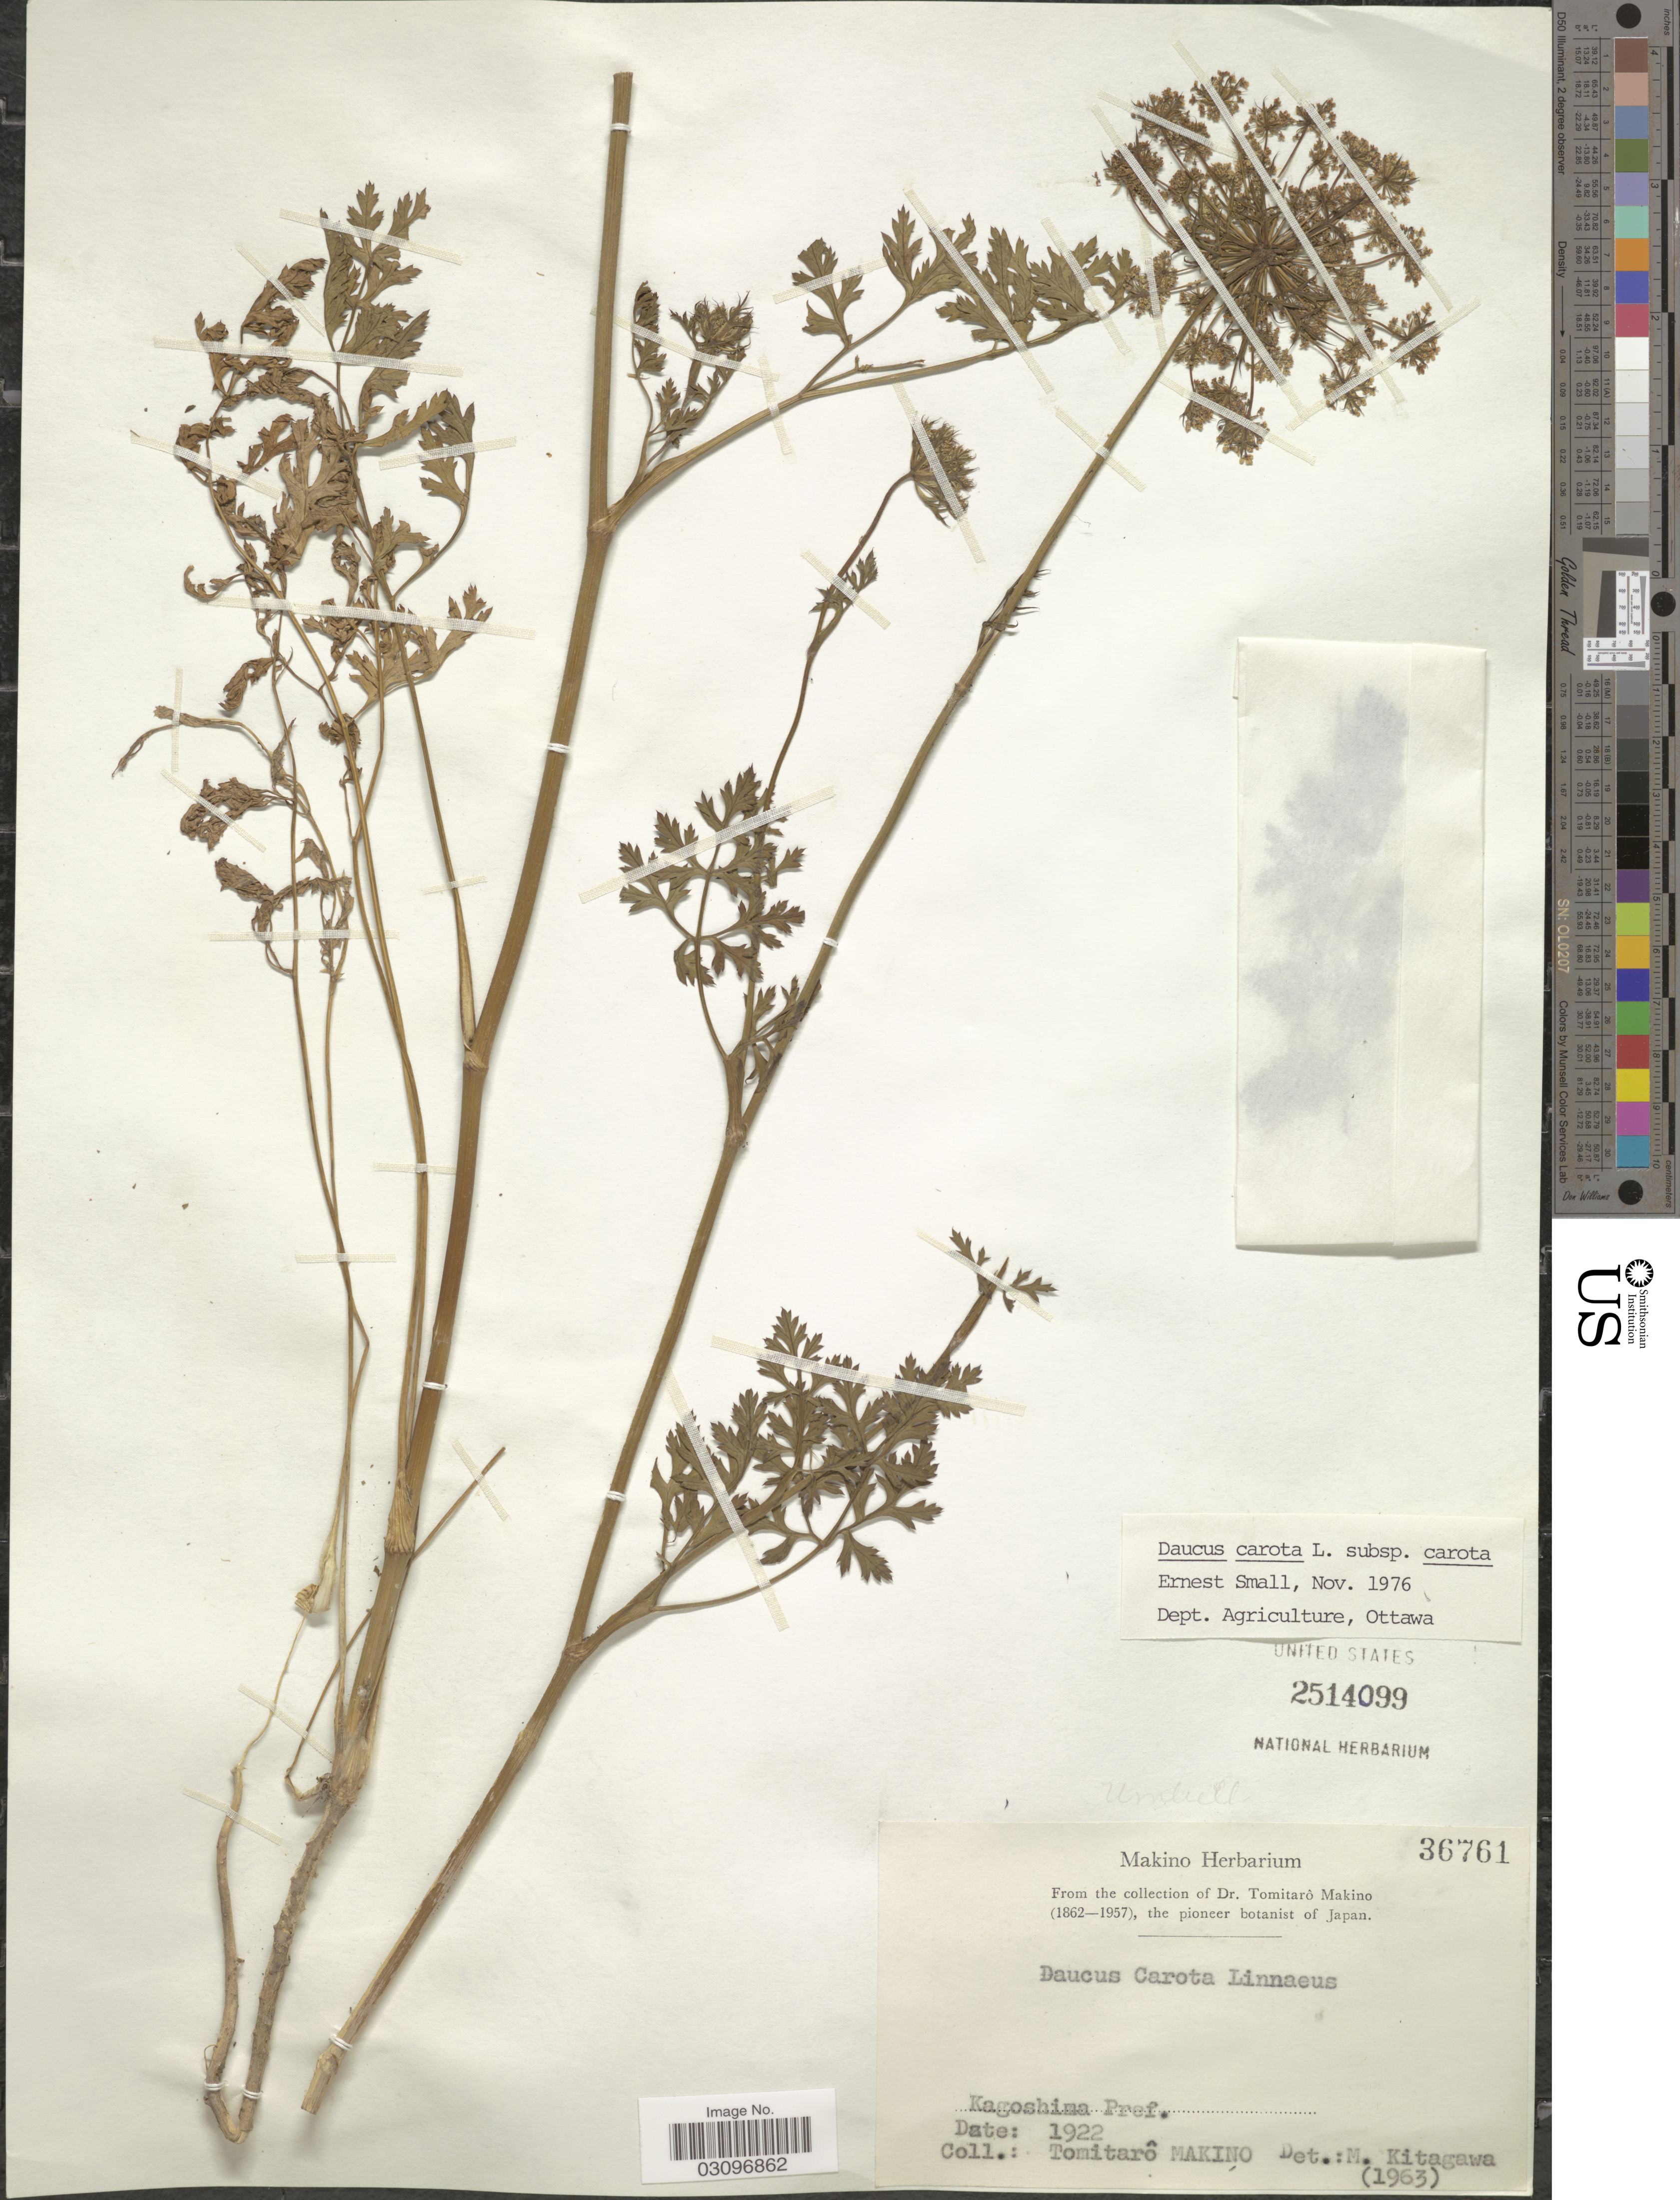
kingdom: Plantae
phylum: Tracheophyta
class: Magnoliopsida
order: Apiales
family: Apiaceae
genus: Daucus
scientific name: Daucus carota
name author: L.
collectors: T. Makino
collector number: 36761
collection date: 1922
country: Japan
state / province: Kagosima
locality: Kagoshima Pref.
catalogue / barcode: US 2514099